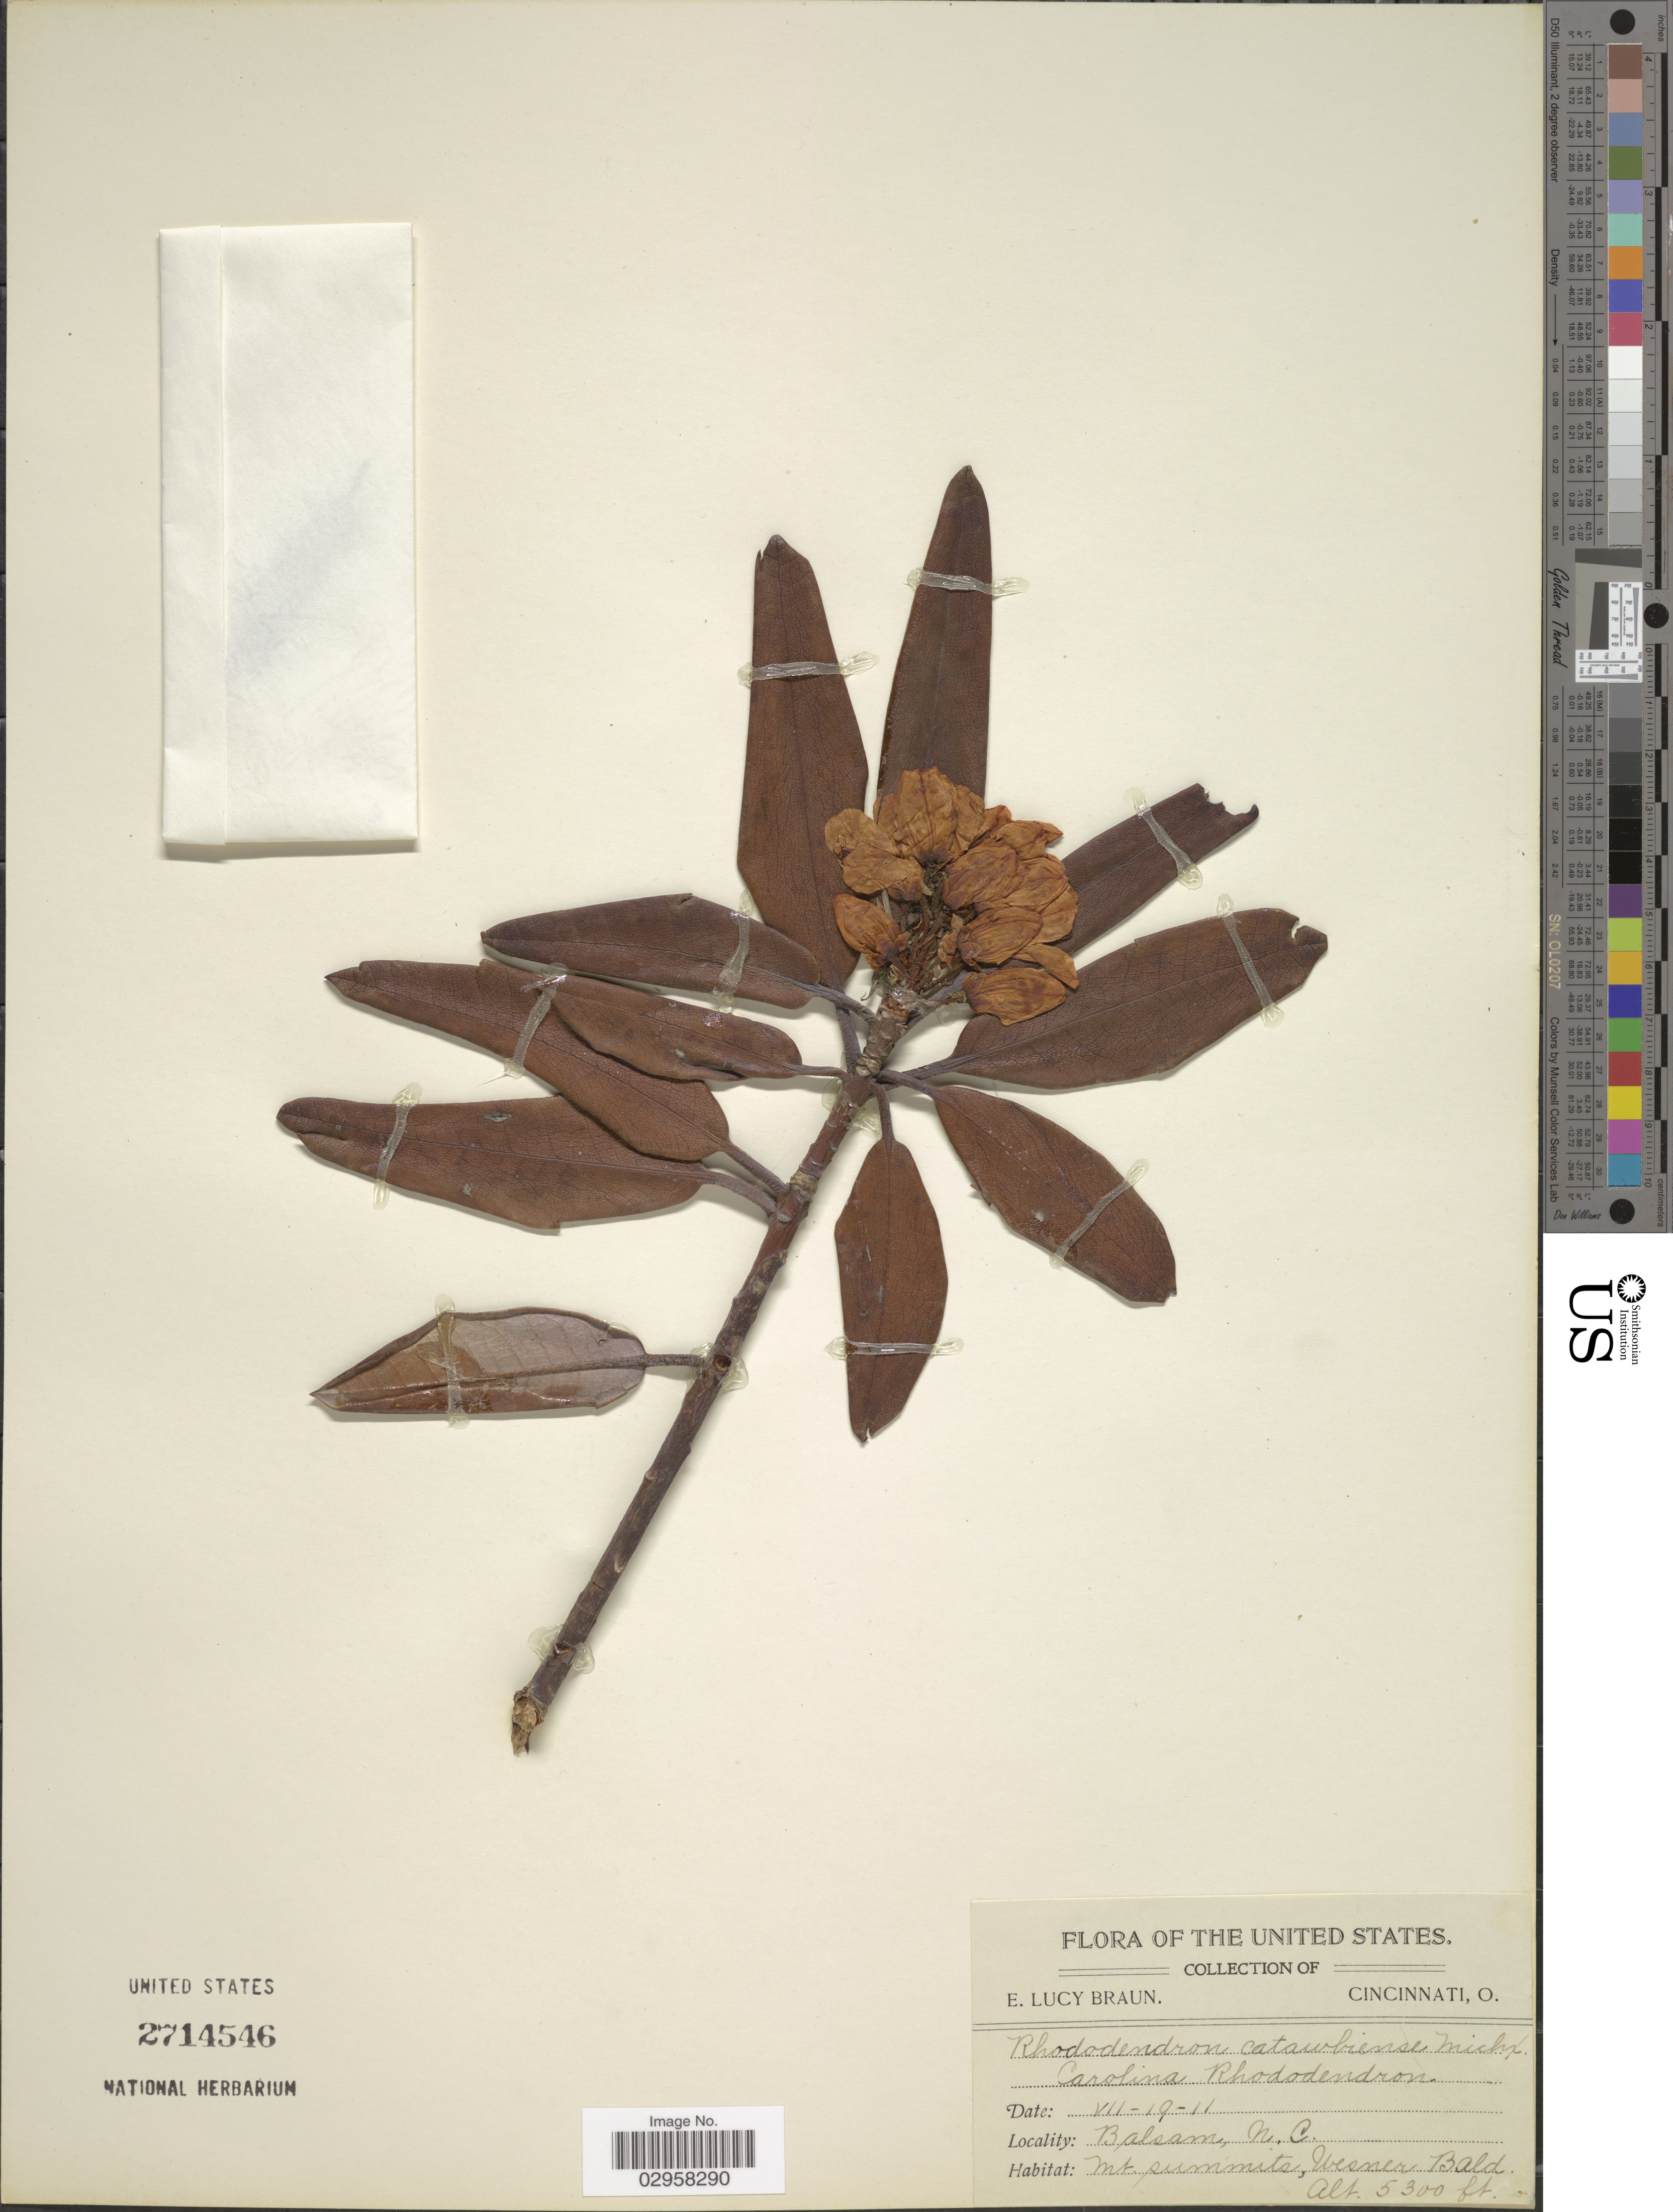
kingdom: Plantae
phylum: Tracheophyta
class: Magnoliopsida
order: Ericales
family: Ericaceae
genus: Rhododendron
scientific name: Rhododendron catawbiense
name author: Michx.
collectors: E. L. Braun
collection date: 1911-07-19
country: United States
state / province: North Carolina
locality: Balsam, Mt. Summits, Wesner Bald.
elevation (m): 1615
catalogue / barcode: US 2714546